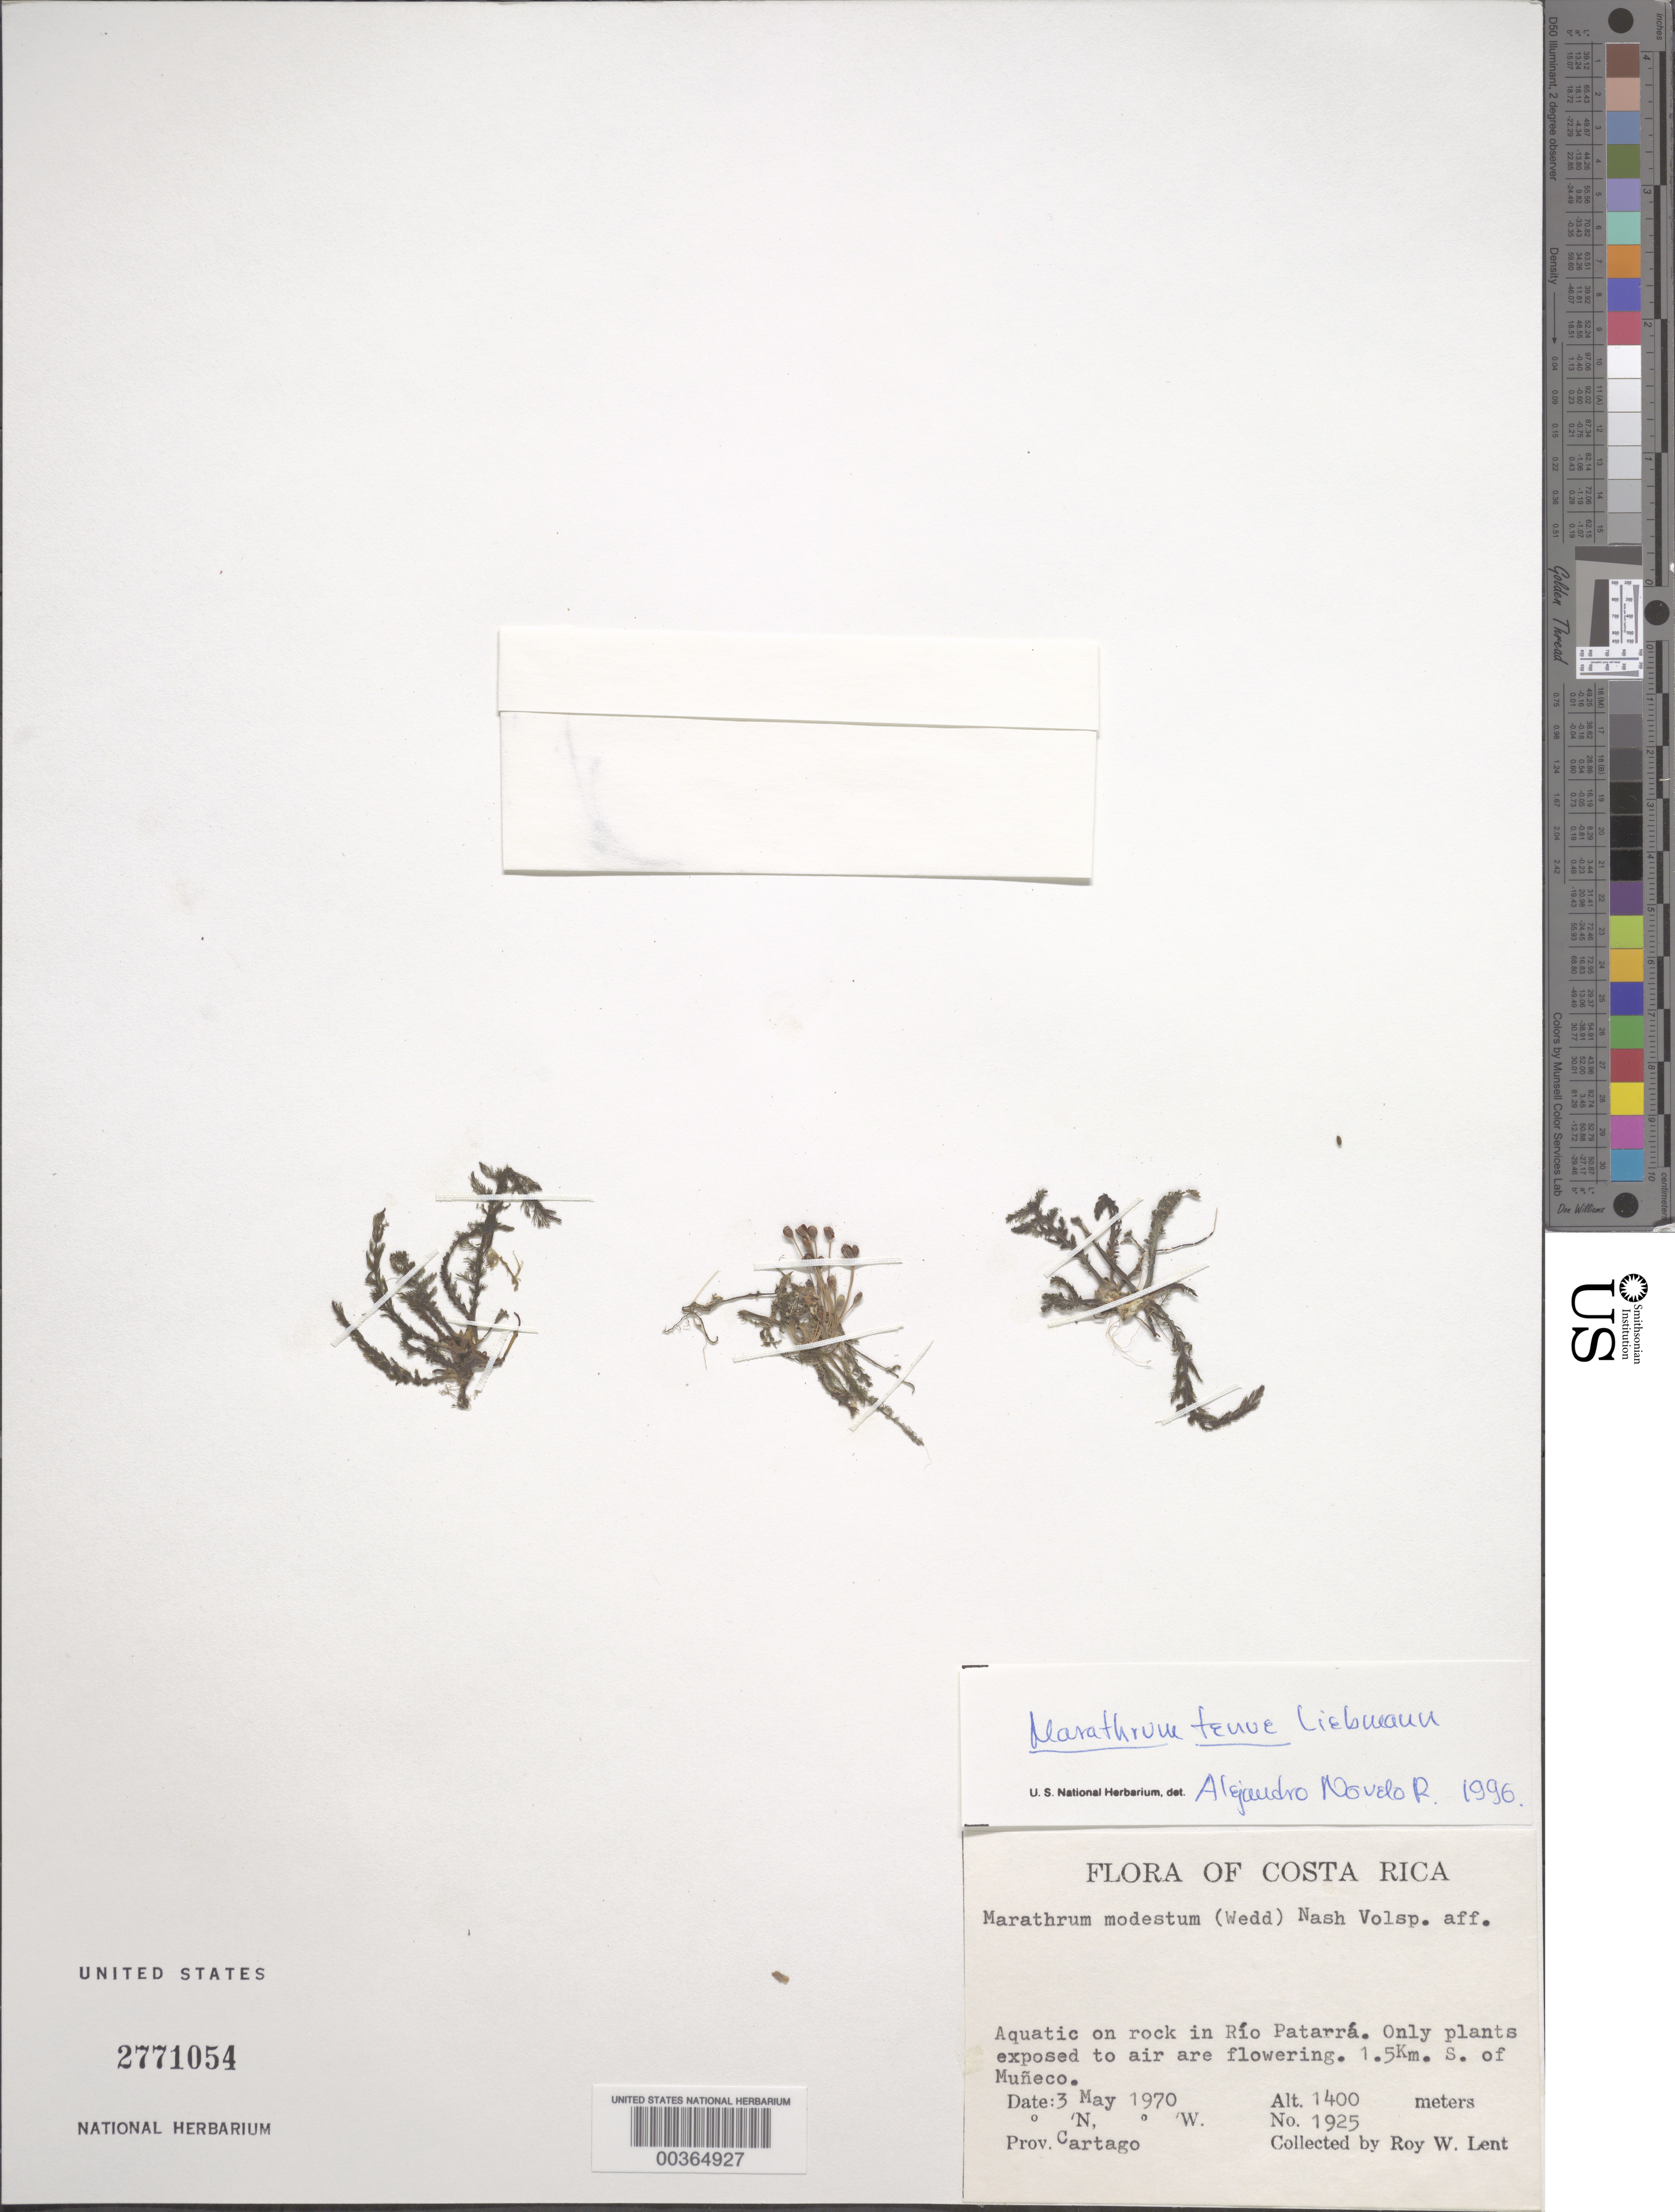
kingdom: Plantae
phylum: Tracheophyta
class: Magnoliopsida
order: Malpighiales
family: Podostemaceae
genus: Marathrum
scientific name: Marathrum tenue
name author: Liebm.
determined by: Novelo R., A.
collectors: R. W. Lent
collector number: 1925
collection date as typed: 03 May 1970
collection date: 1970-05-03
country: Costa Rica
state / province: Cartago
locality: S of Muneco, Rio Patarra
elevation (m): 1400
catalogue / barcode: US 2771054